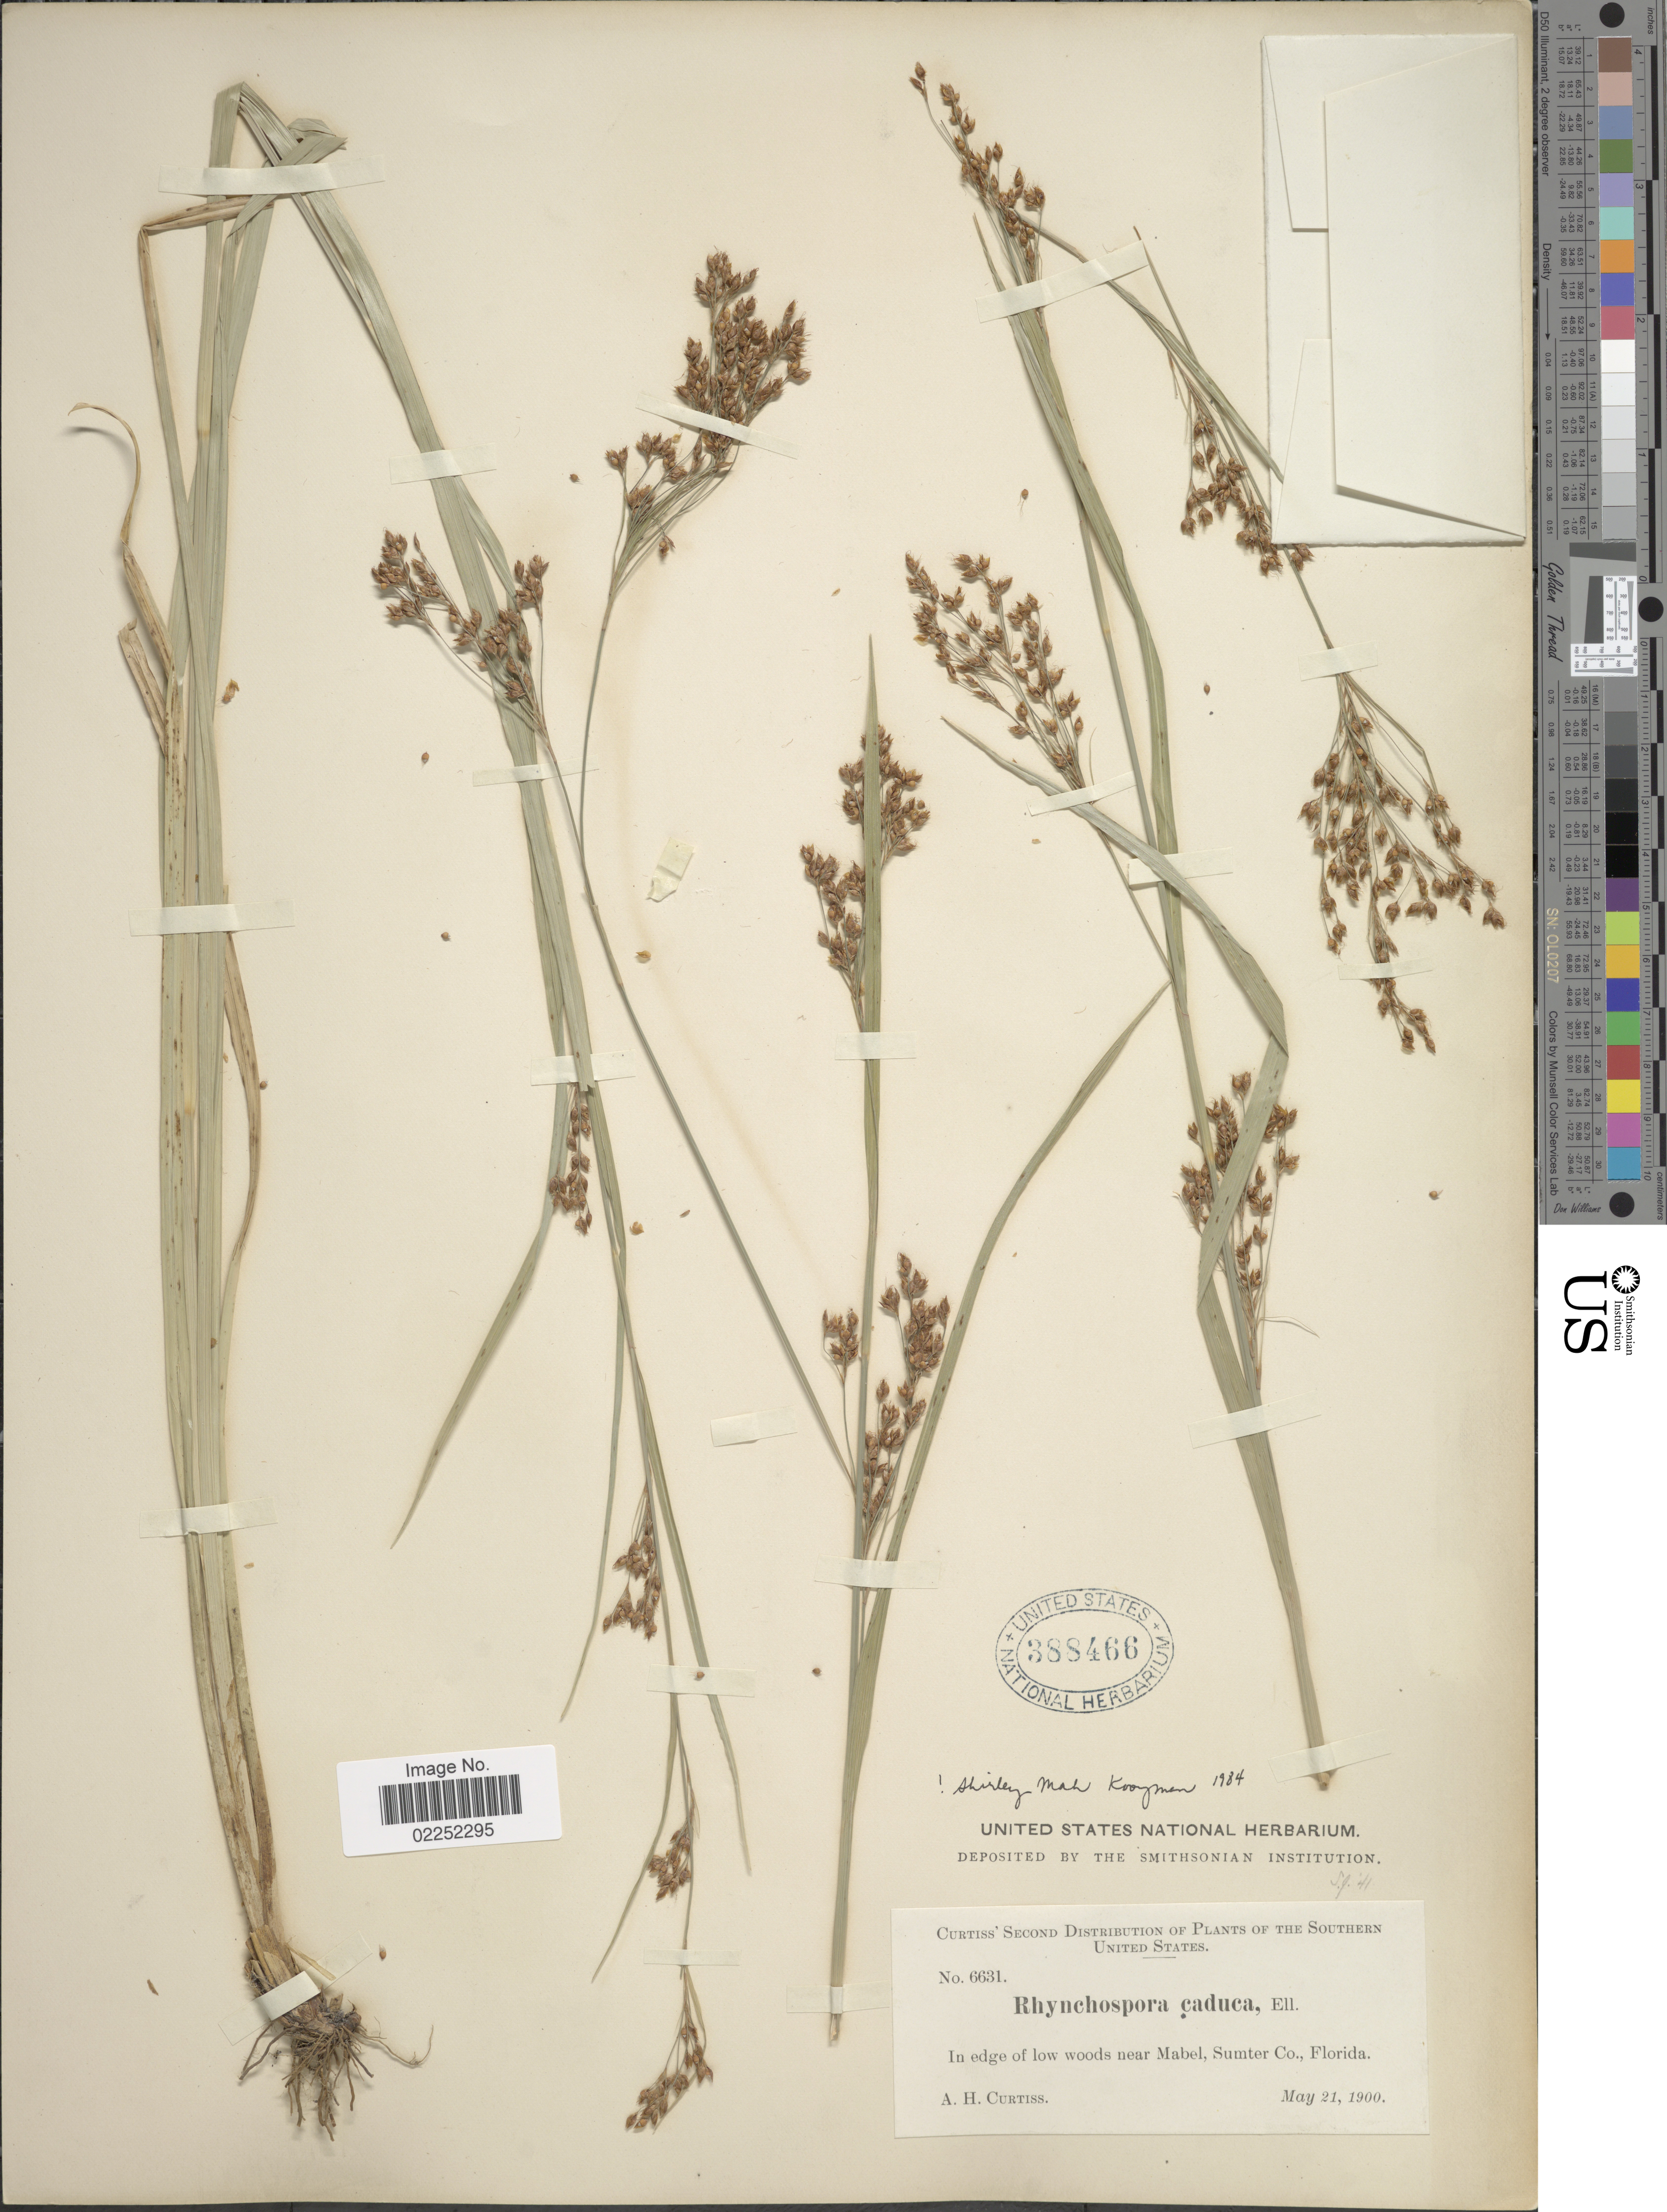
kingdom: Plantae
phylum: Tracheophyta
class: Liliopsida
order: Poales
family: Cyperaceae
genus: Rhynchospora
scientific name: Rhynchospora caduca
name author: Elliott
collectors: A. H. Curtiss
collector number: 6631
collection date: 1900-05-21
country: United States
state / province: Florida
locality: The Southern United States, In edge of low woods near Mabel, Sumter Co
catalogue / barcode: US 388466